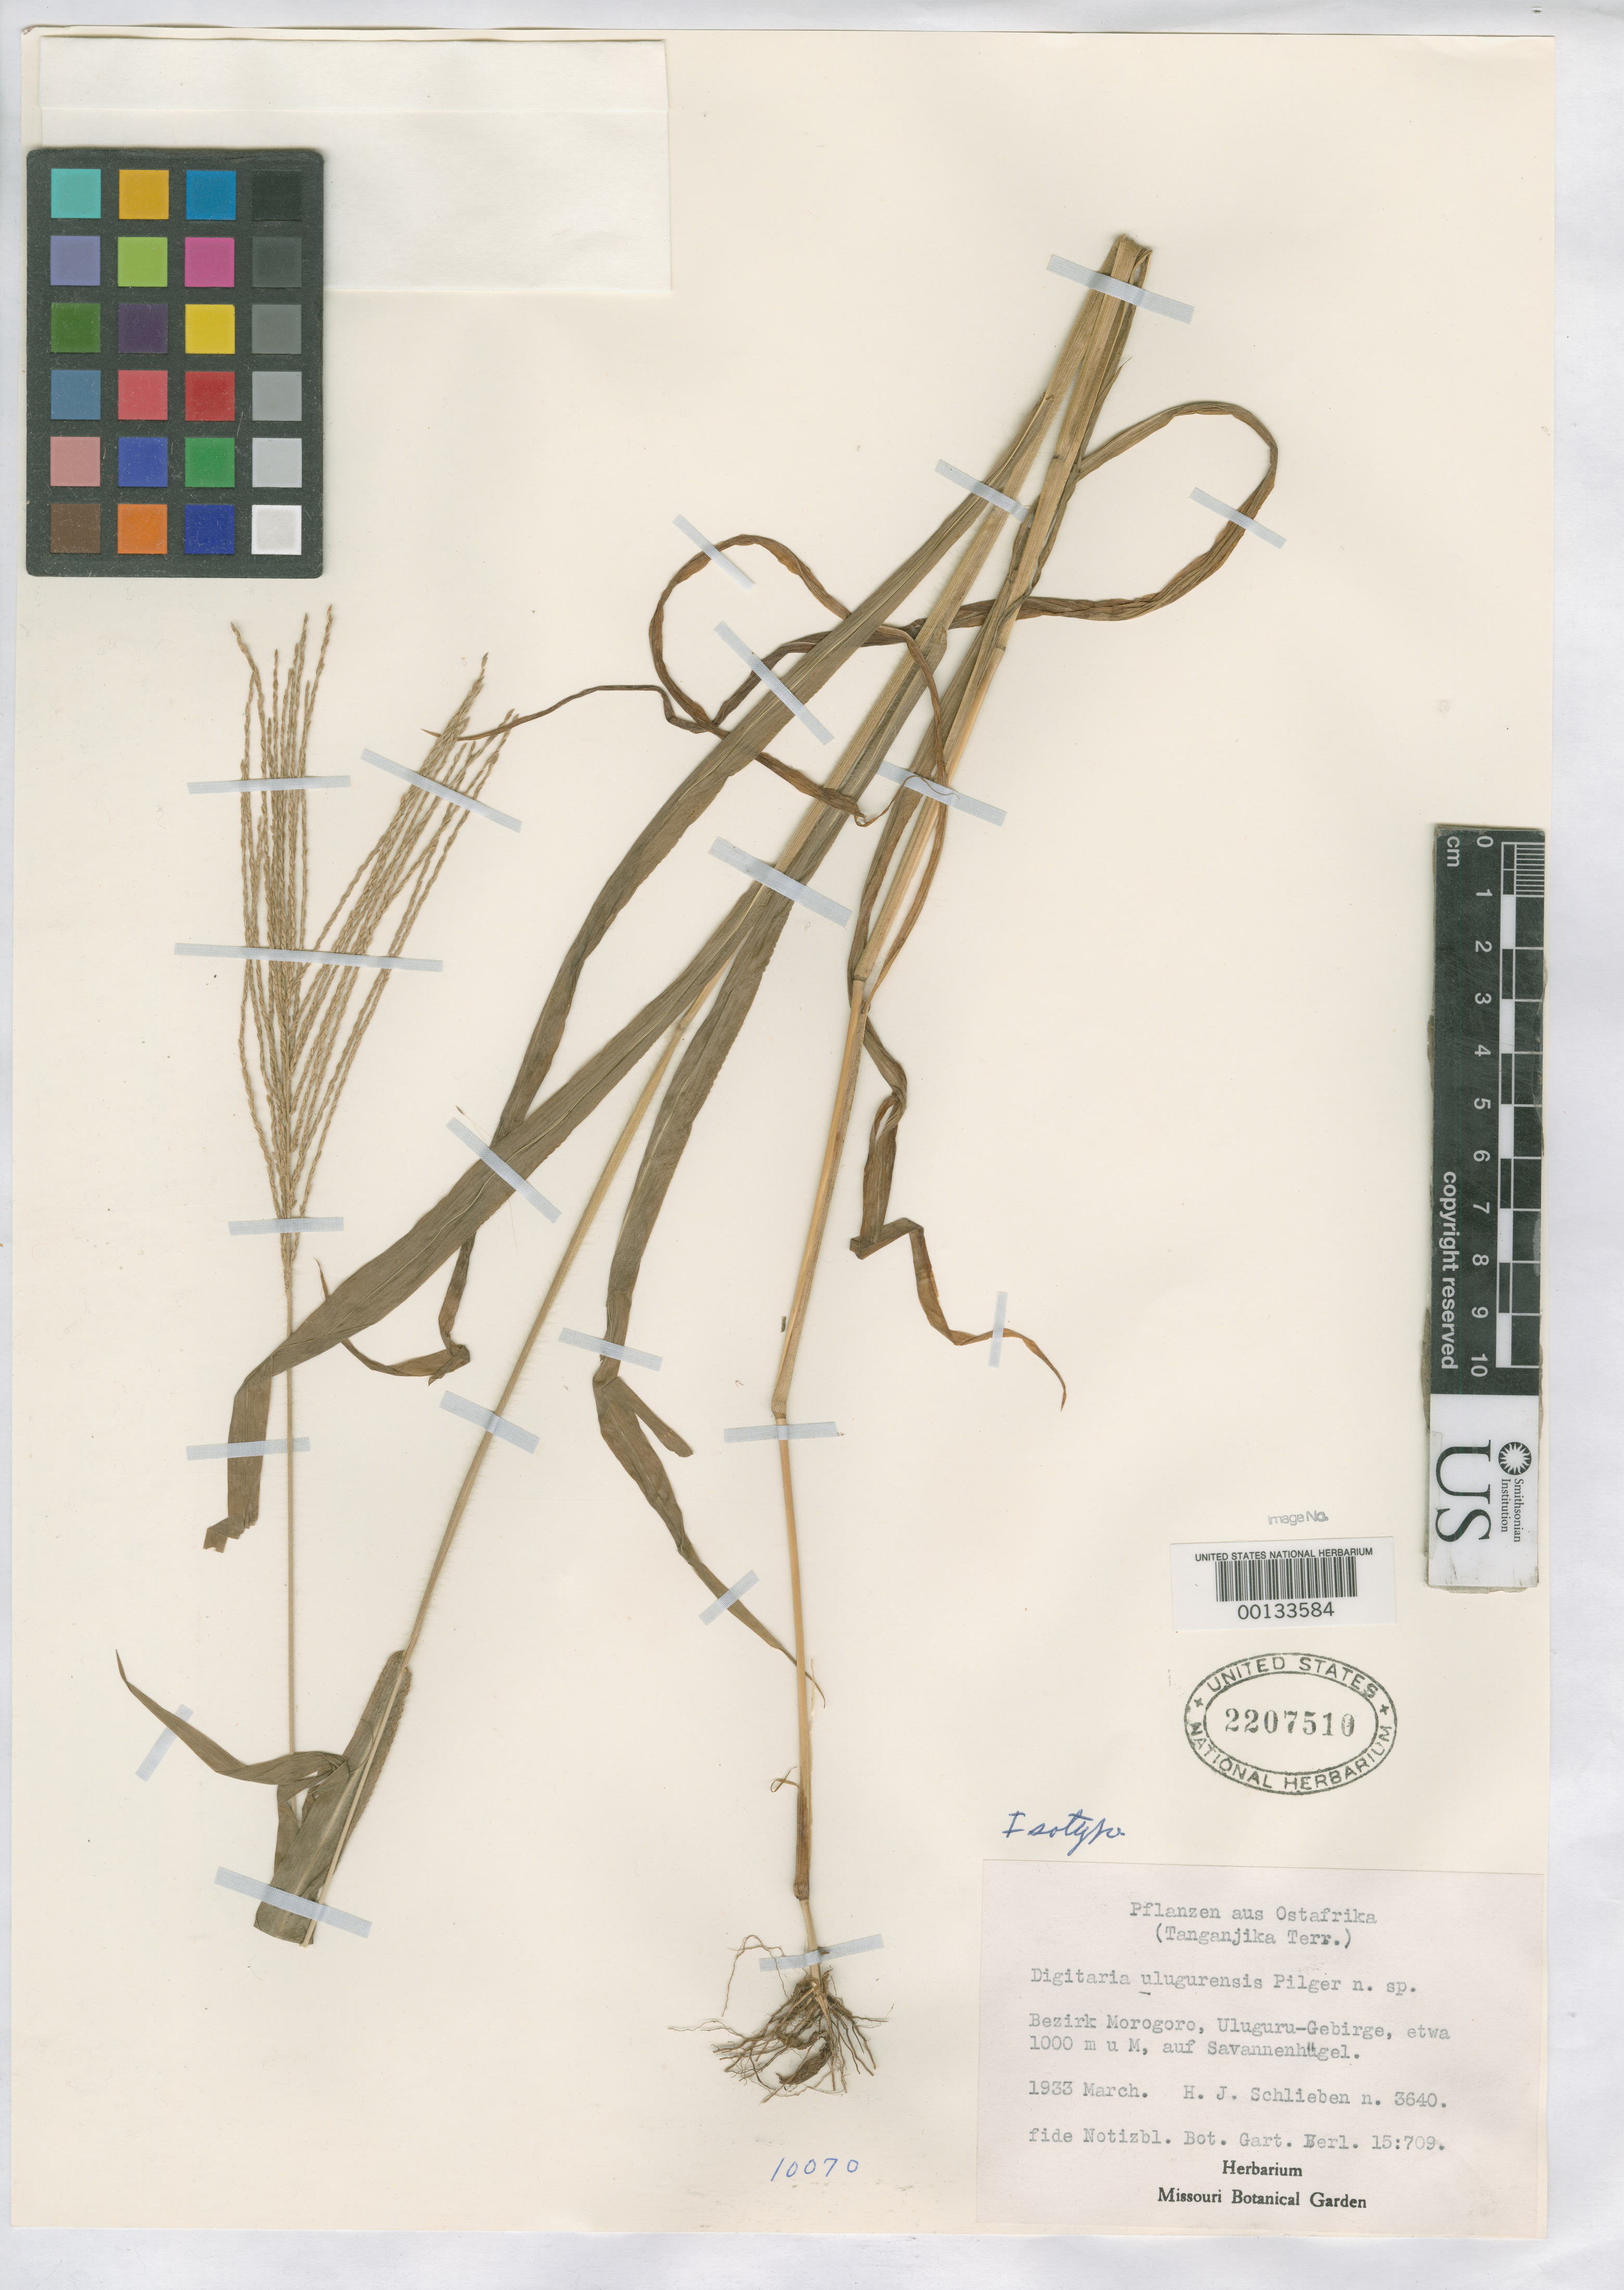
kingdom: Plantae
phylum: Tracheophyta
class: Liliopsida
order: Poales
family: Poaceae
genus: Digitaria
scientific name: Digitaria ulugurensis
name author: Pilg.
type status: Isotype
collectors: H. J. Schlieben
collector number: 3640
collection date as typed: Mar 1933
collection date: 1933-03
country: Tanzania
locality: Bezirk Morogoro Uluguru-Gebirge etwa 1000 M.U.M., auf Savannenhugel.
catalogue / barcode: US 2207510